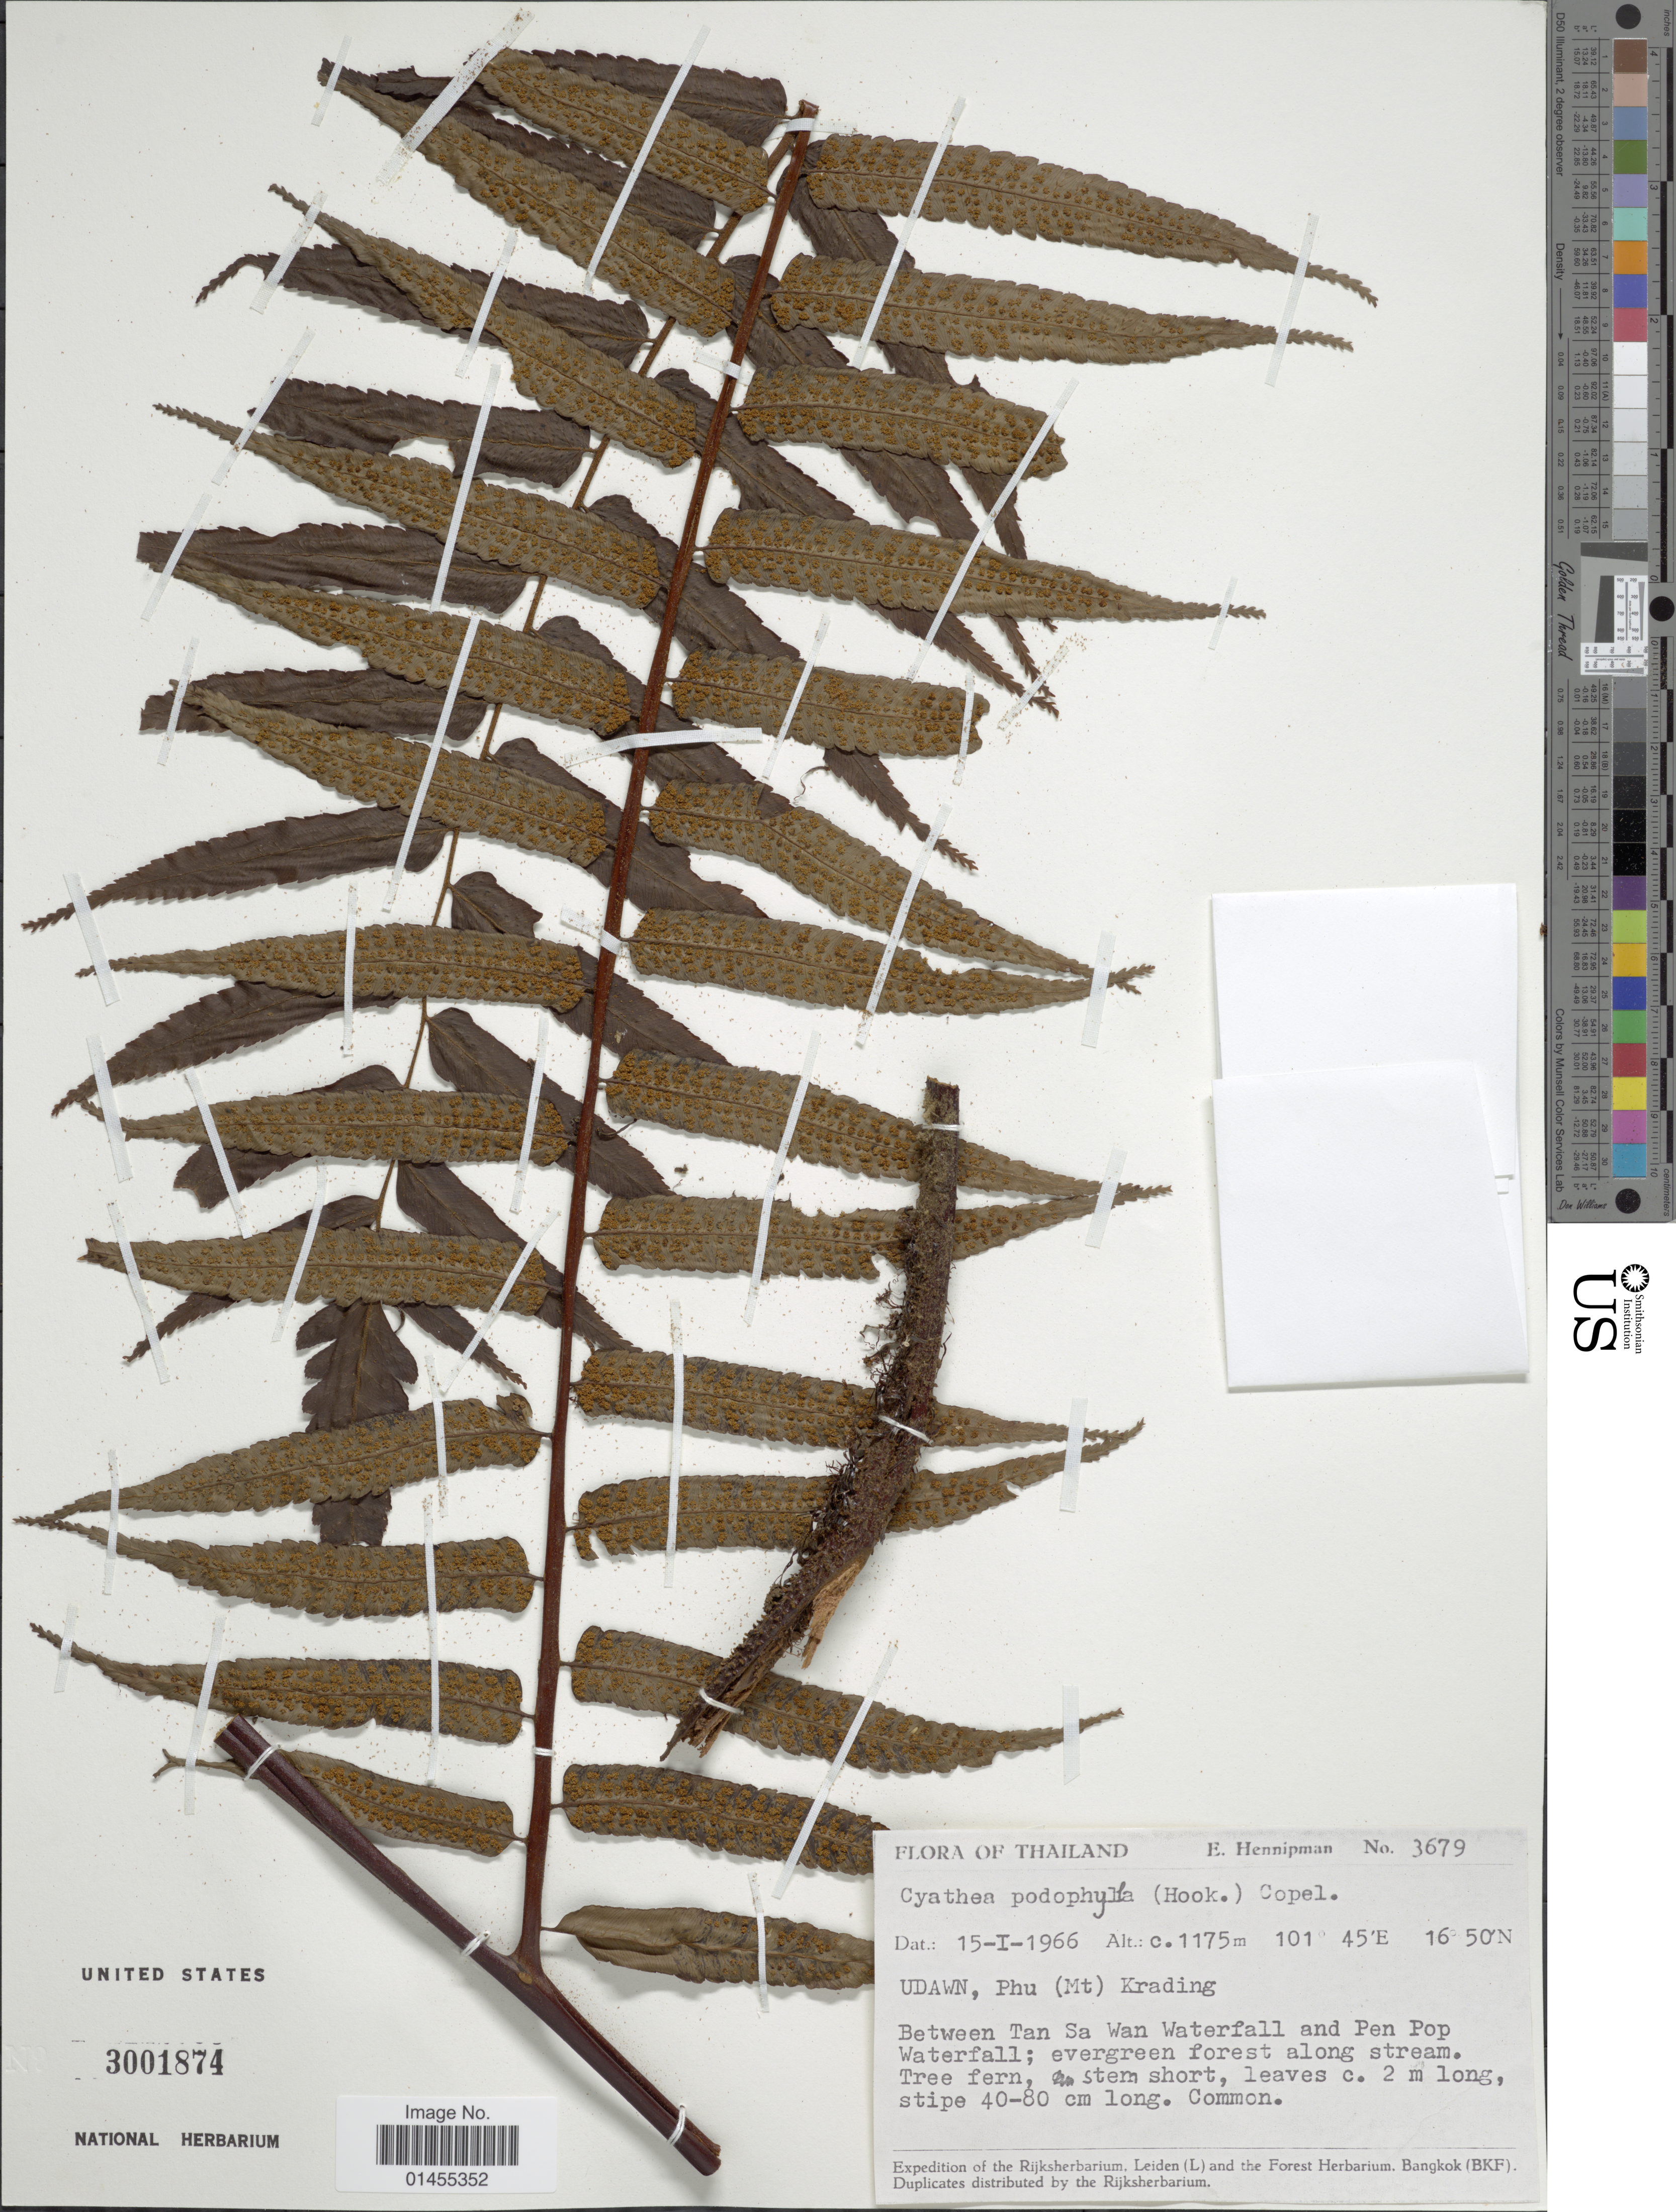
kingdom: Plantae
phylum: Tracheophyta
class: Polypodiopsida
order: Cyatheales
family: Cyatheaceae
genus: Alsophila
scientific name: Alsophila podophylla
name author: Hook.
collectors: E. Hennipman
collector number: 3679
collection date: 1966-01-15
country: Thailand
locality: Udawn, Phu (Mt) Krading. Between Tan Sa Wan Waterfall and Pen Pop Waterfall; evergreen forest along stream.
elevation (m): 1175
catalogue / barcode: US 3001874